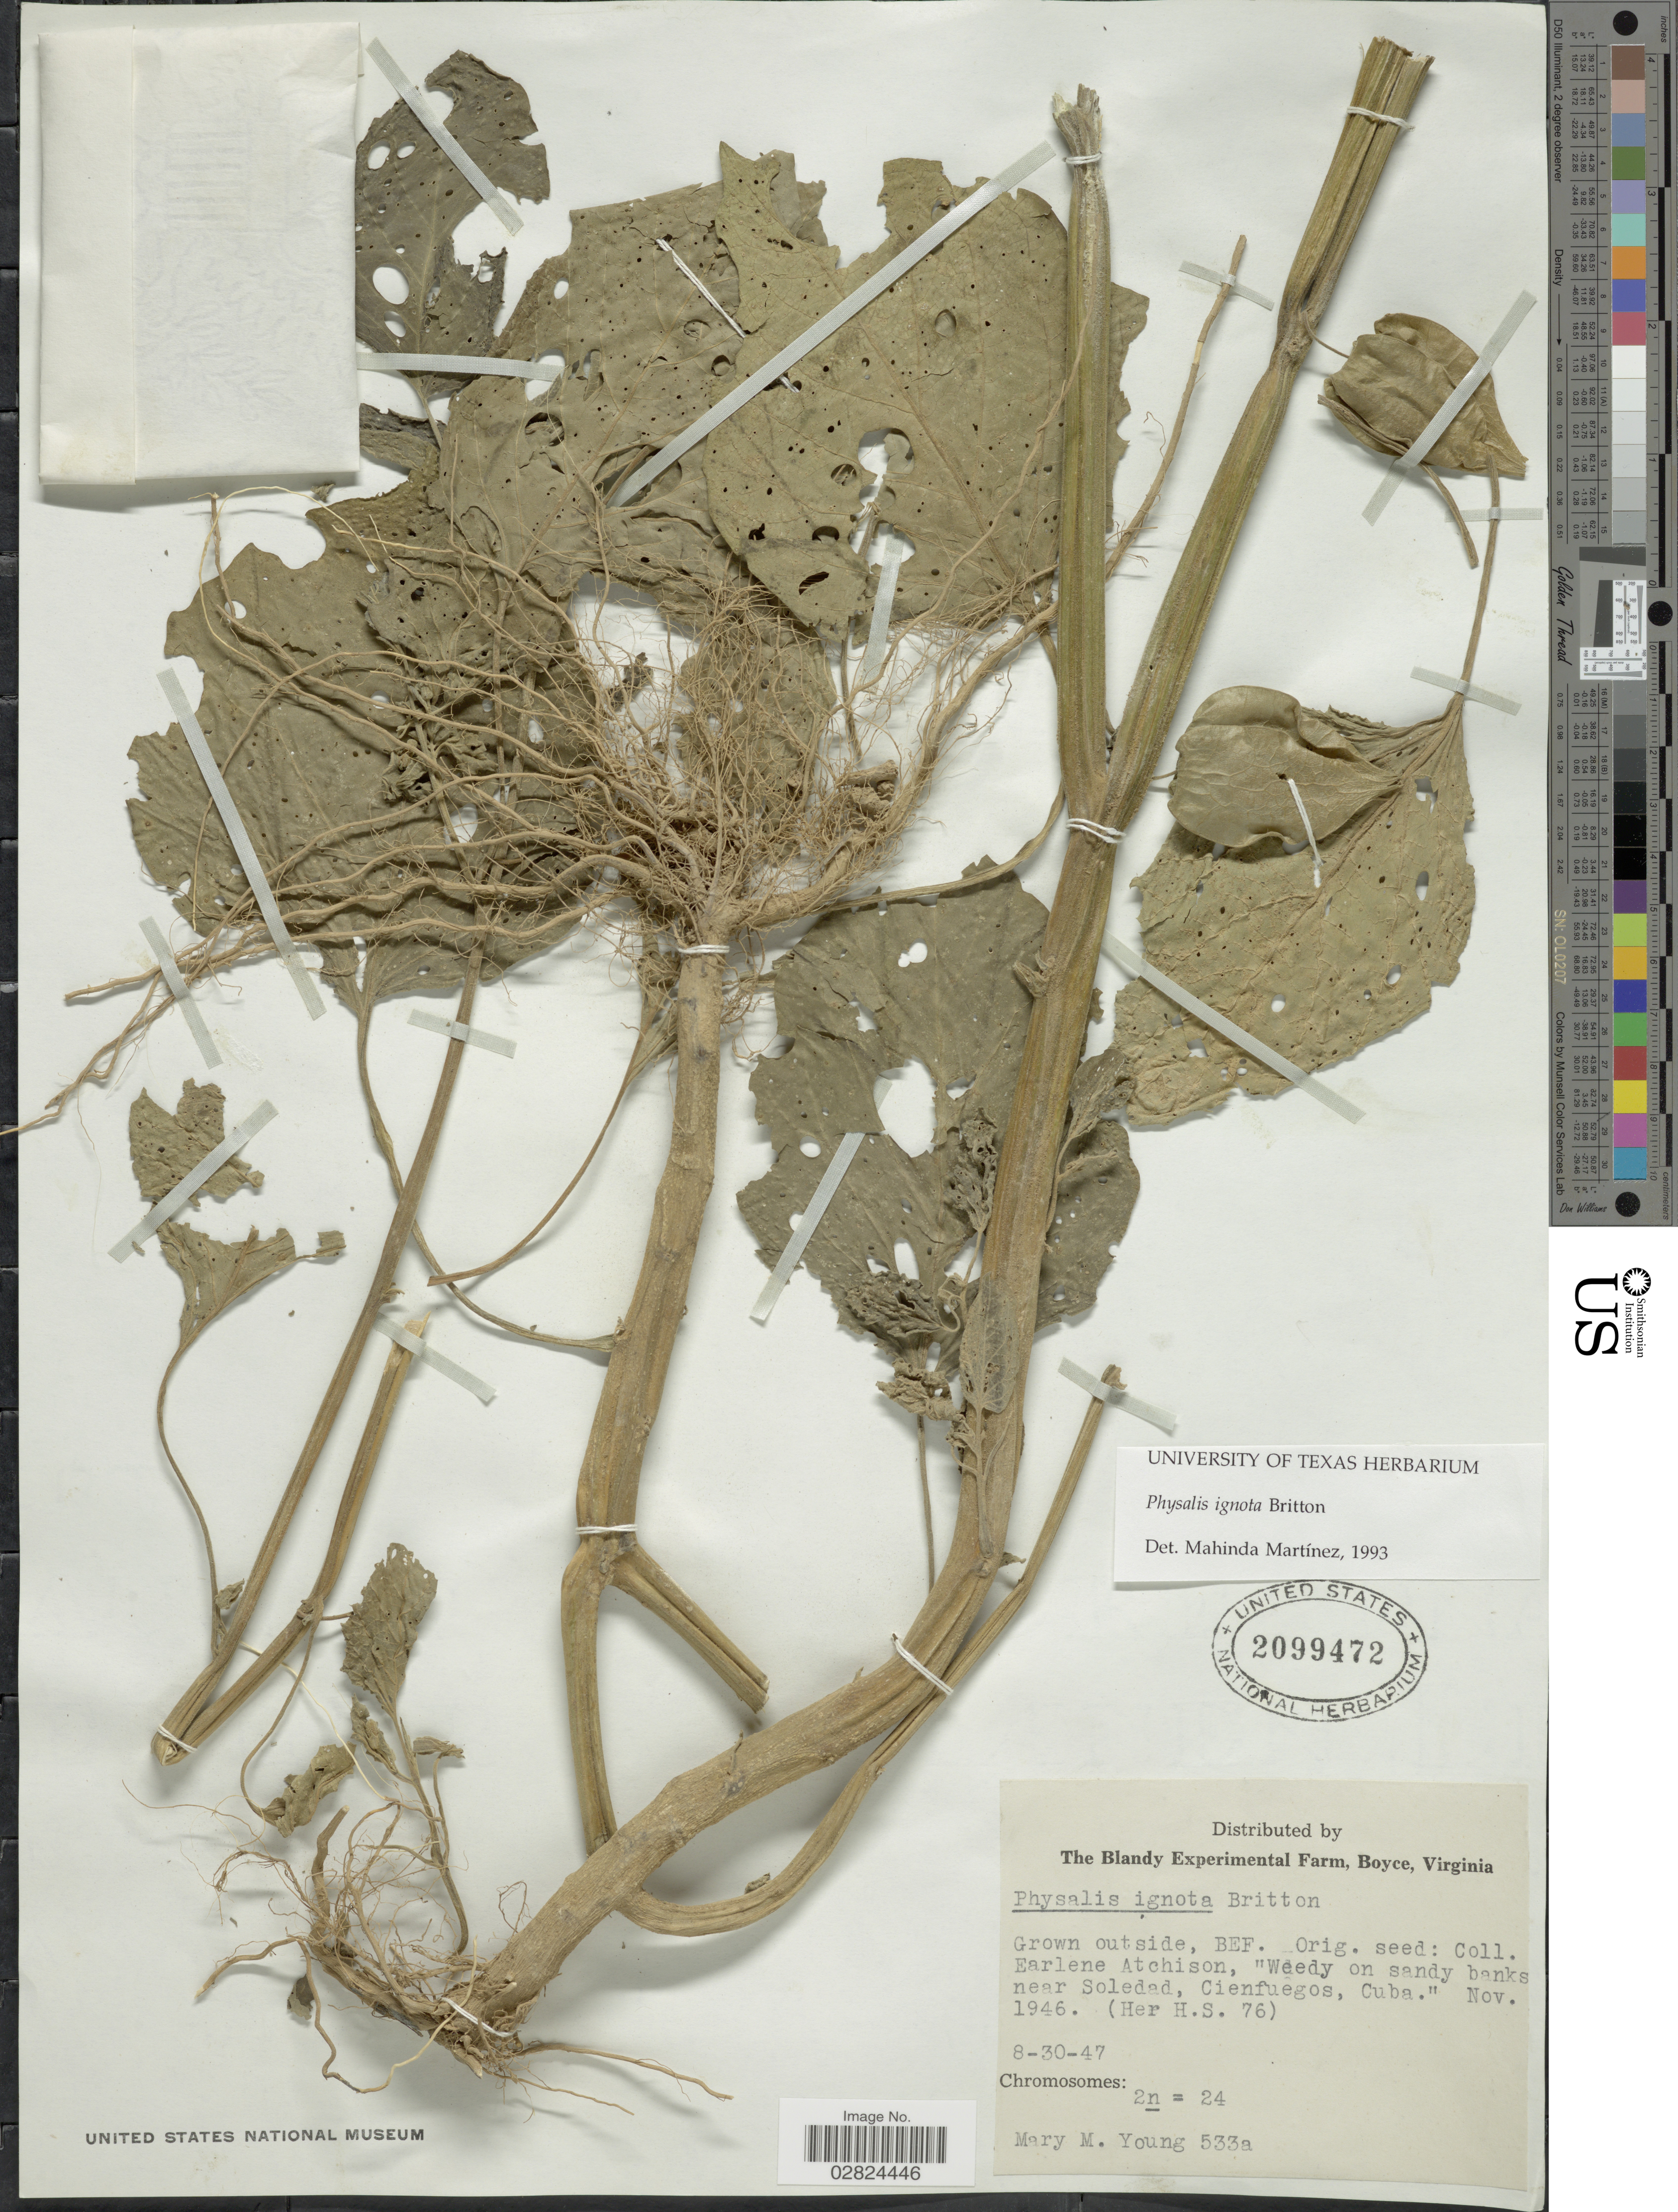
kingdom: Plantae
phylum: Tracheophyta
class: Magnoliopsida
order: Solanales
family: Solanaceae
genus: Physalis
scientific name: Physalis ignota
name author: Britton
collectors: M. Young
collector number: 533a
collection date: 1947-08-30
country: United States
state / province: Virginia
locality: The Blandy Experimental Farm, Boyce, outside, BEF.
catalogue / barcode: US 2099472